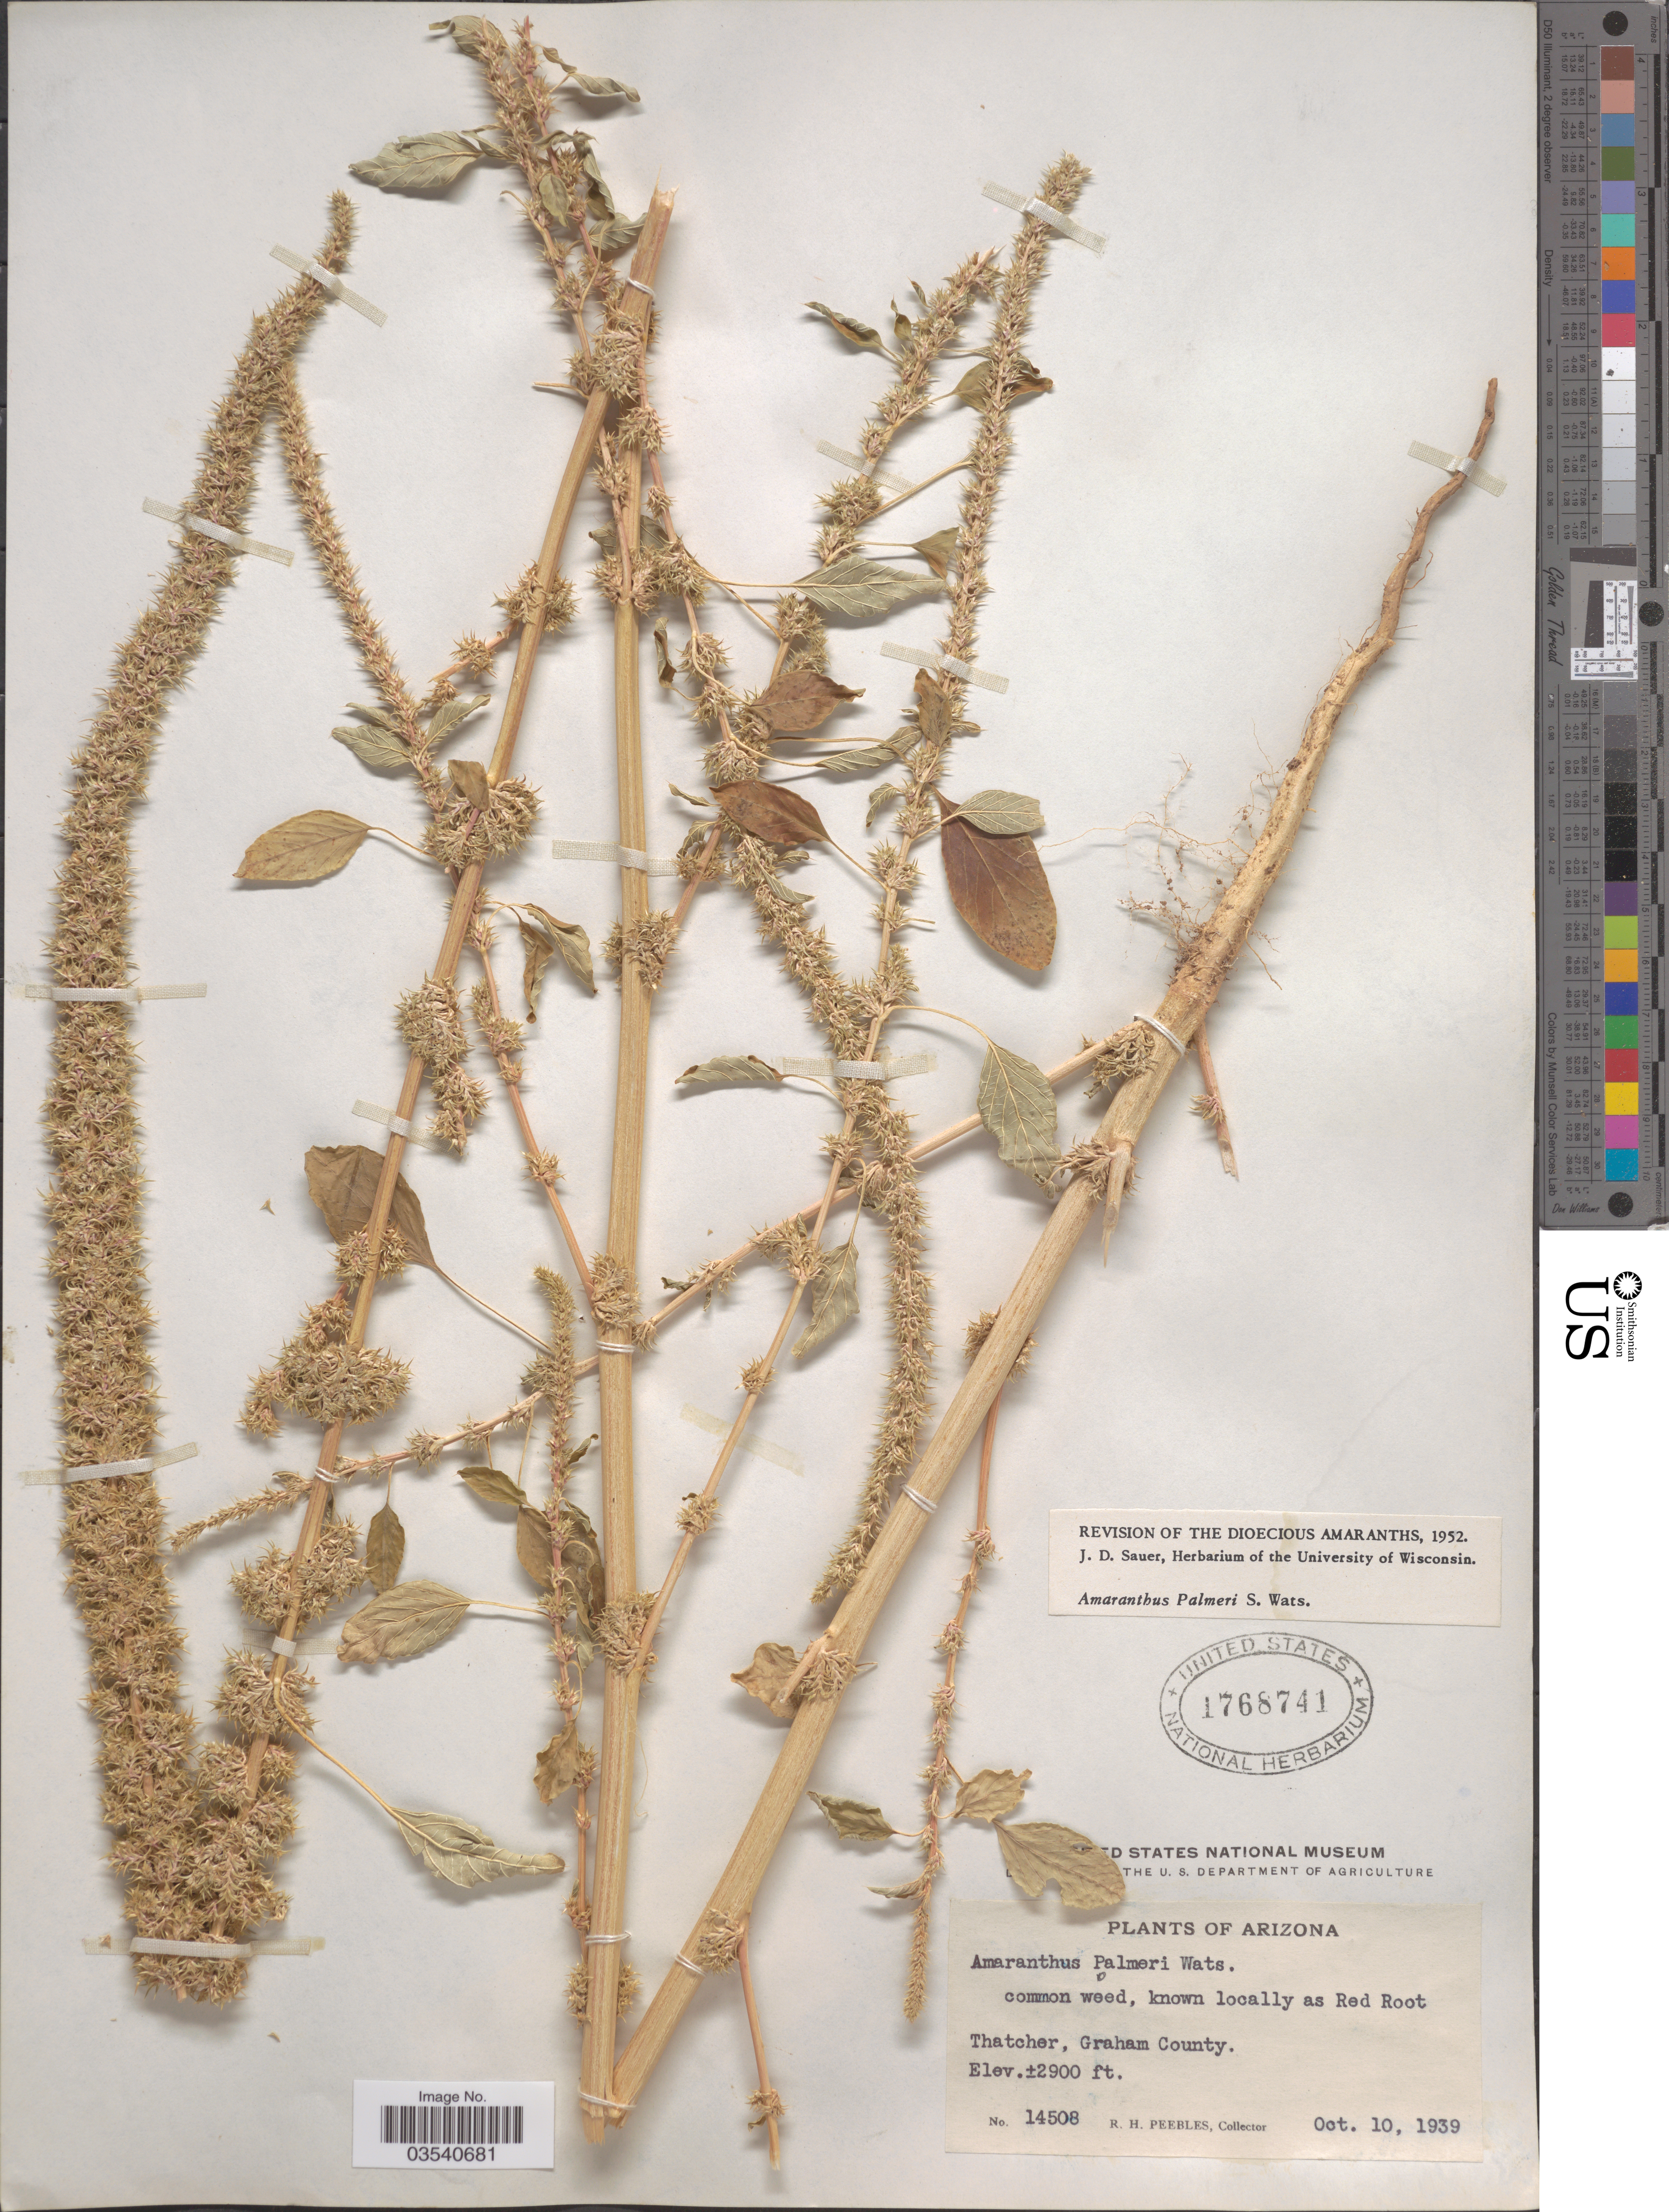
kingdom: Plantae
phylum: Tracheophyta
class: Magnoliopsida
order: Caryophyllales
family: Amaranthaceae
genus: Amaranthus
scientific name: Amaranthus palmeri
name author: S. Watson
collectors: R. H. Peebles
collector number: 14508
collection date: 1939-10-10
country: United States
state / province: Arizona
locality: Thatcher, Graham County.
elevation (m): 884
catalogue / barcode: US 1768741